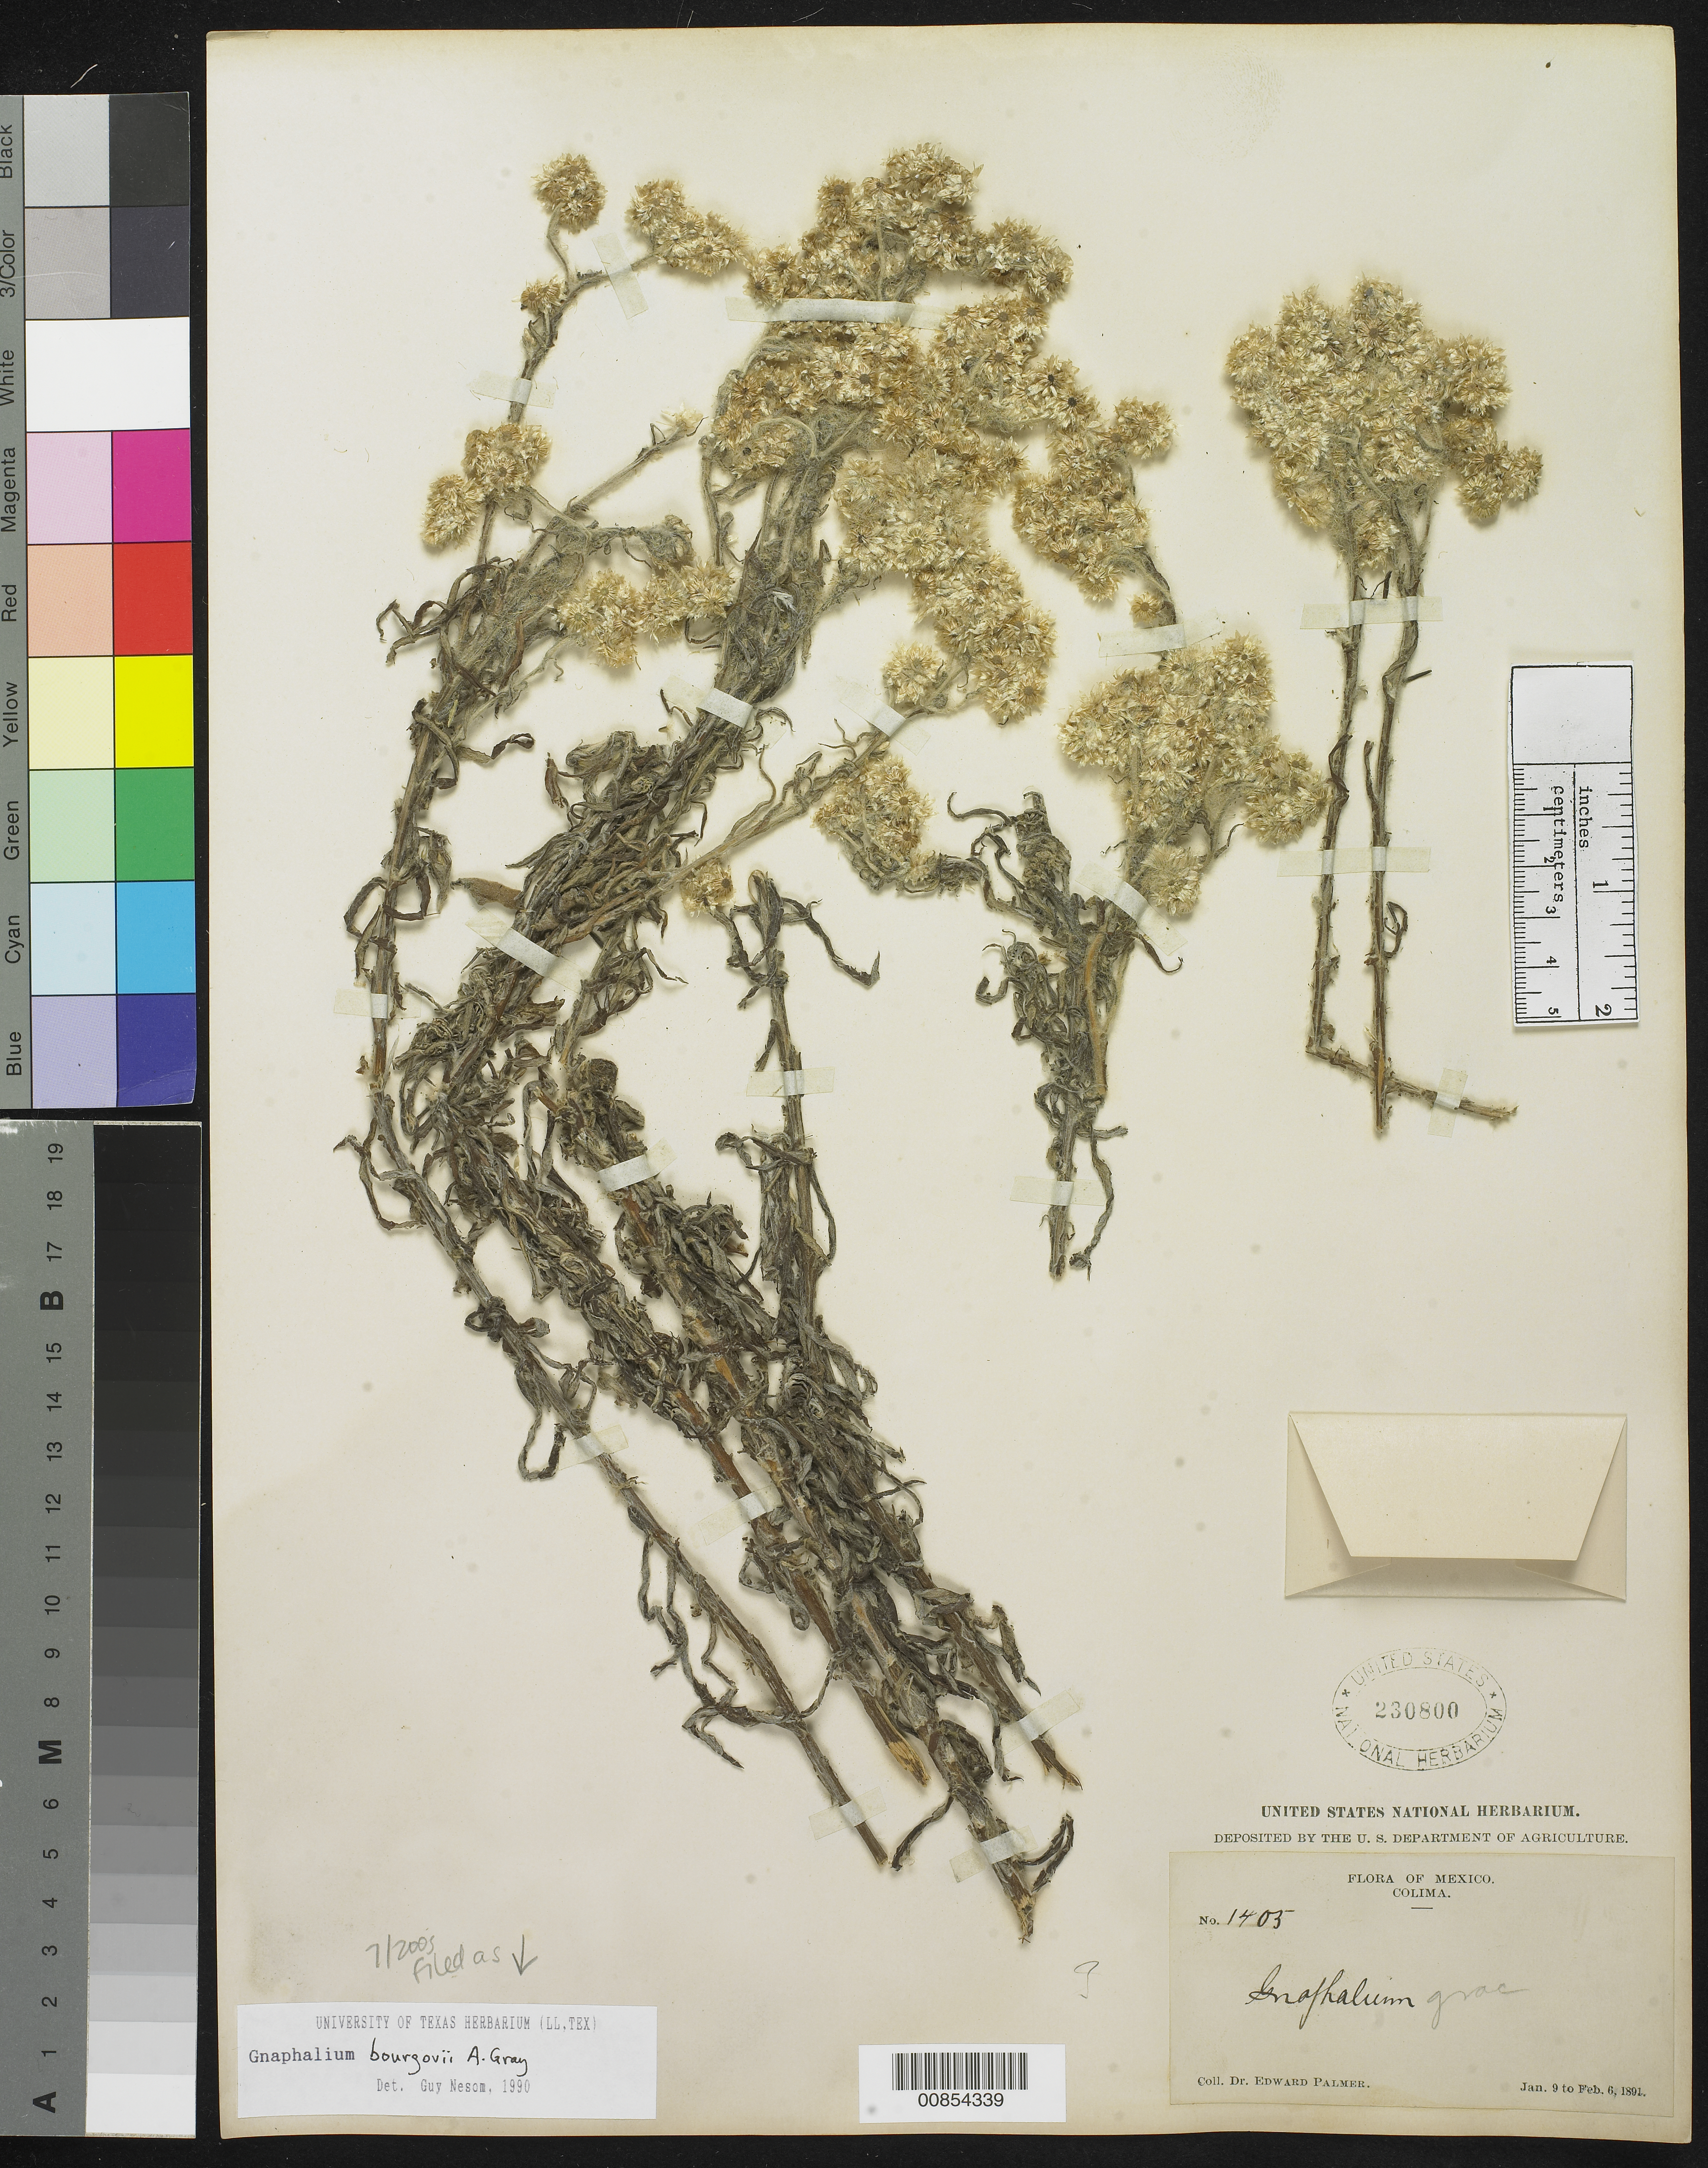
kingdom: Plantae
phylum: Tracheophyta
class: Magnoliopsida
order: Asterales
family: Asteraceae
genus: Pseudognaphalium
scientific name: Pseudognaphalium bourgovii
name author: (A. Gray) Anderb.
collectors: E. Palmer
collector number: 1405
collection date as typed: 09 Jan 1891 to 06 Feb 1891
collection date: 1891-01-09/1891-02-06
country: Mexico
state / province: Colima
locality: Colima.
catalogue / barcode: US 230800